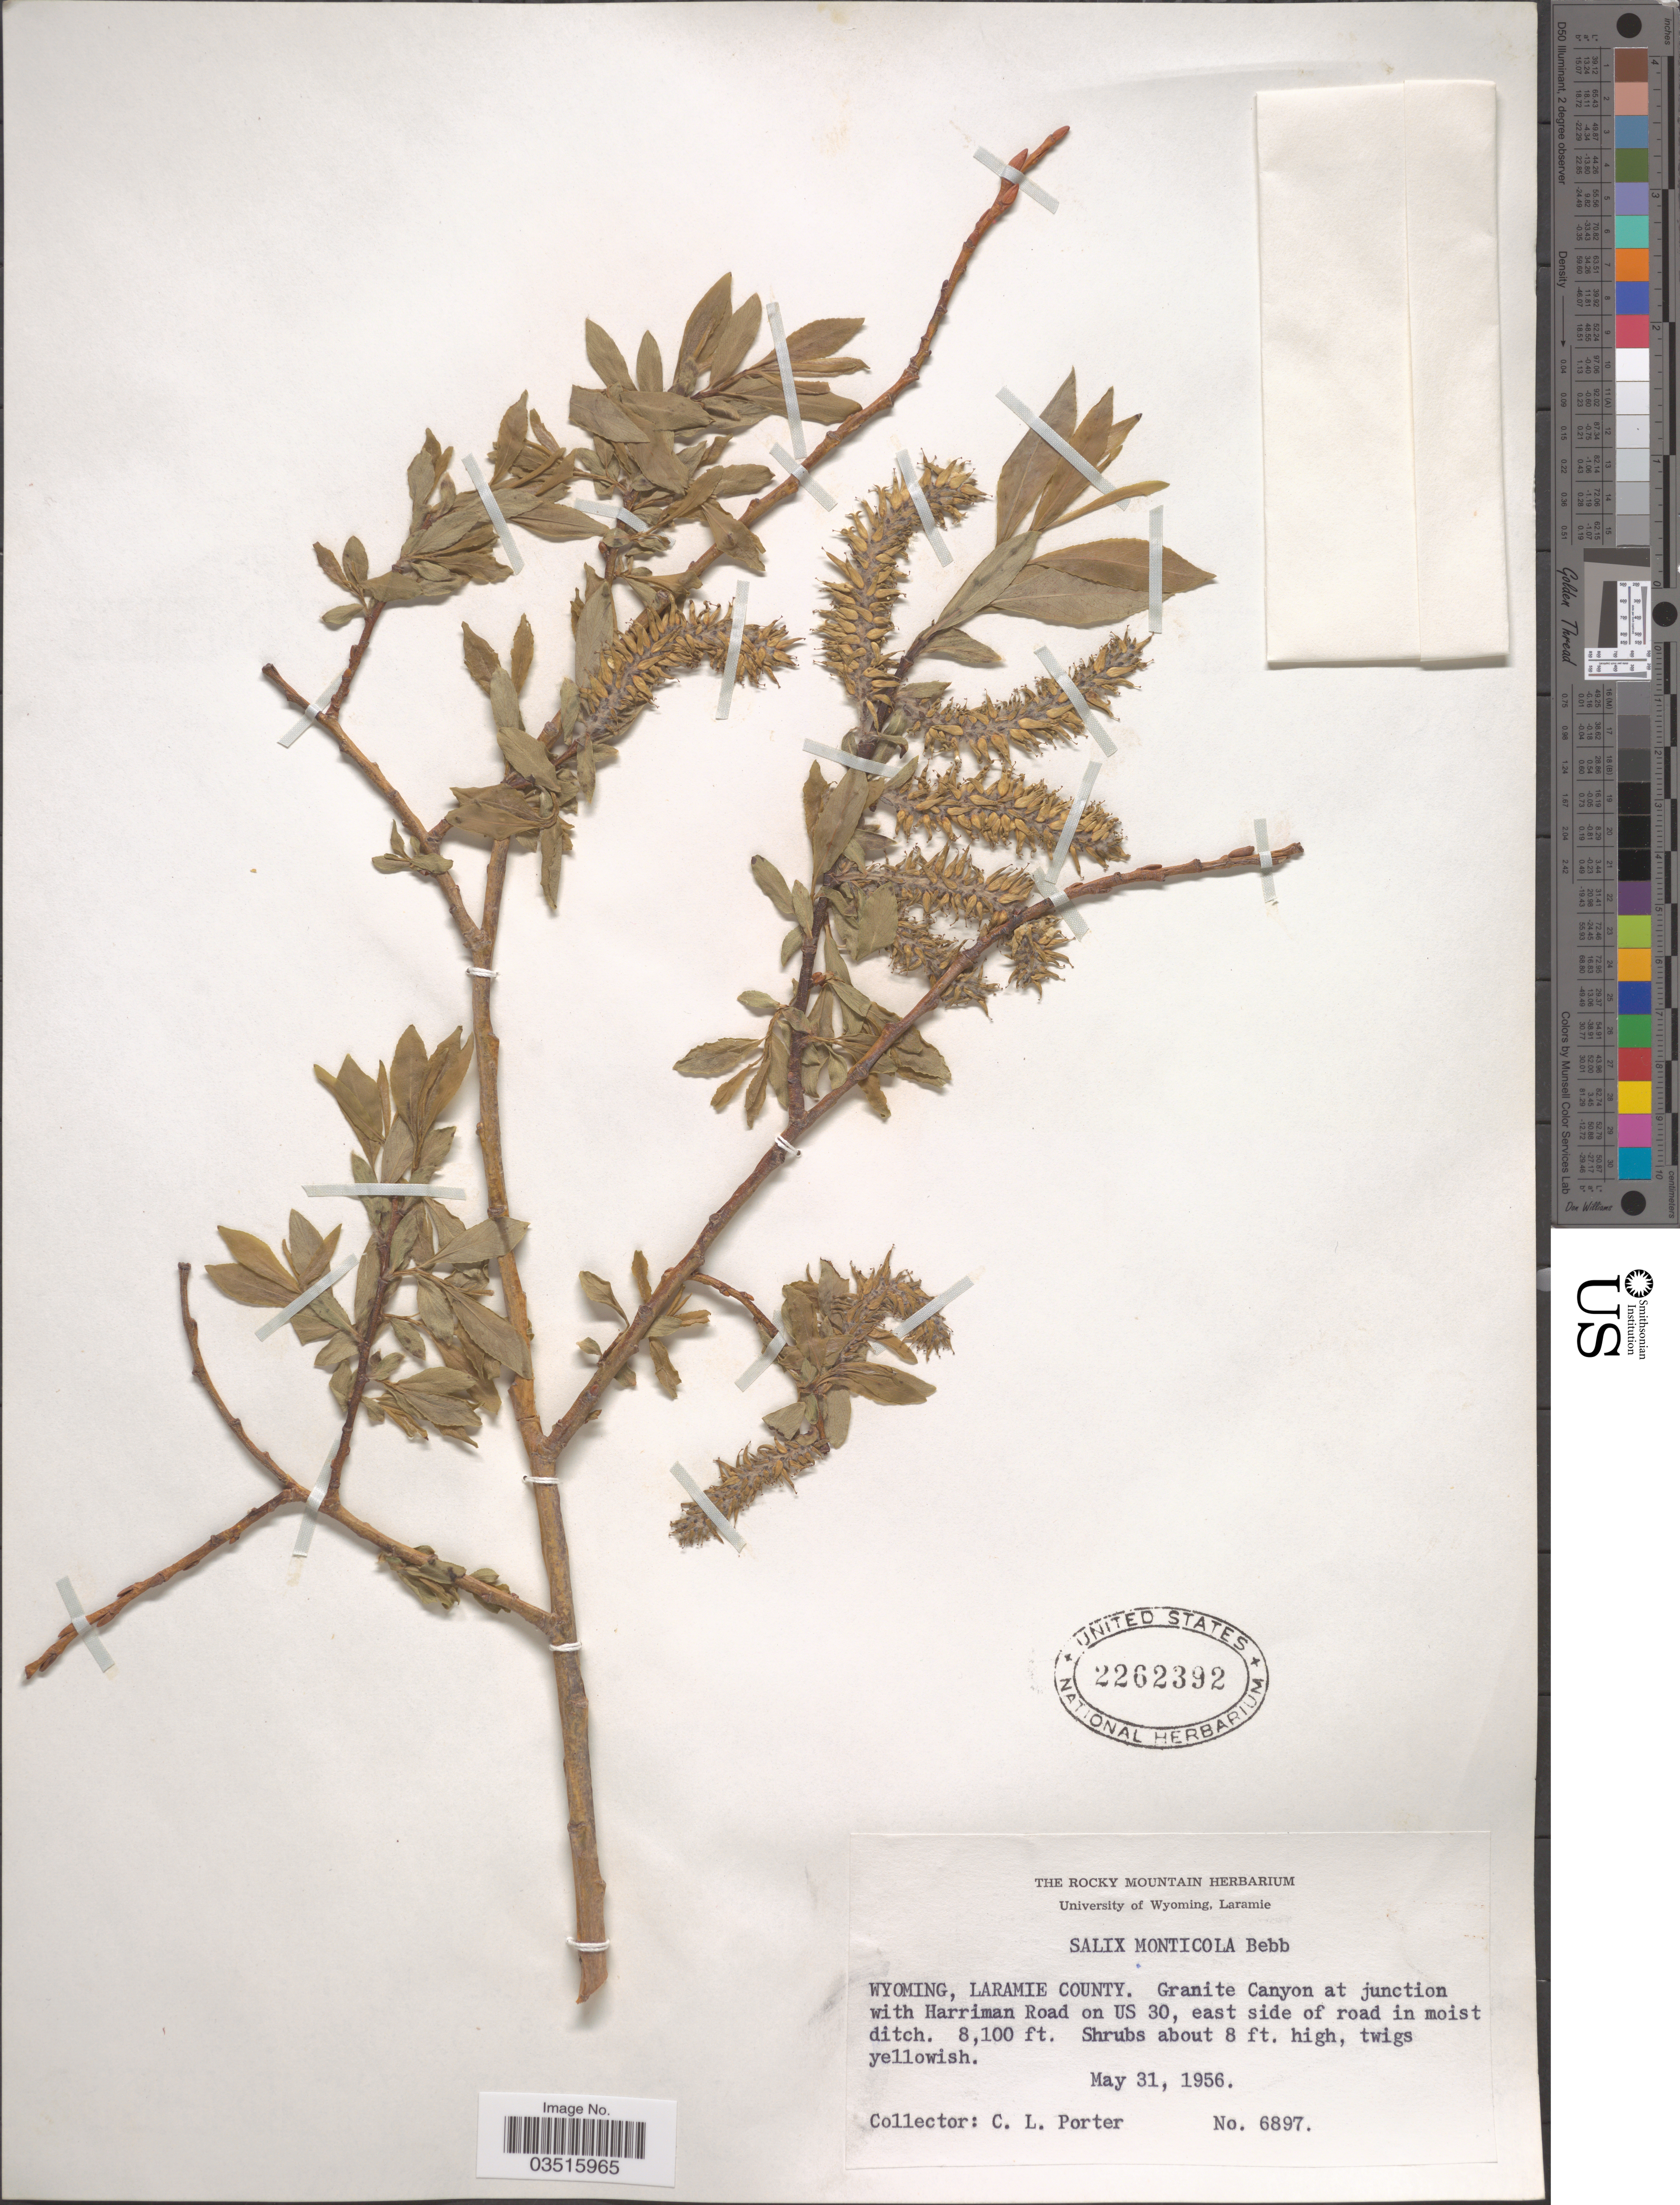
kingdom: Plantae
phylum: Tracheophyta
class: Magnoliopsida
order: Malpighiales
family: Salicaceae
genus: Salix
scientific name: Salix monticola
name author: Bebb.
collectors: C. L. Porter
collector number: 6897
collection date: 1956-05-31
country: United States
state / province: Wyoming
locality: Laramie County. Granite Canyon at junction with Harriman Road on US 30, east side of road in moist ditch.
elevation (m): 2469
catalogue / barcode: US 2262392